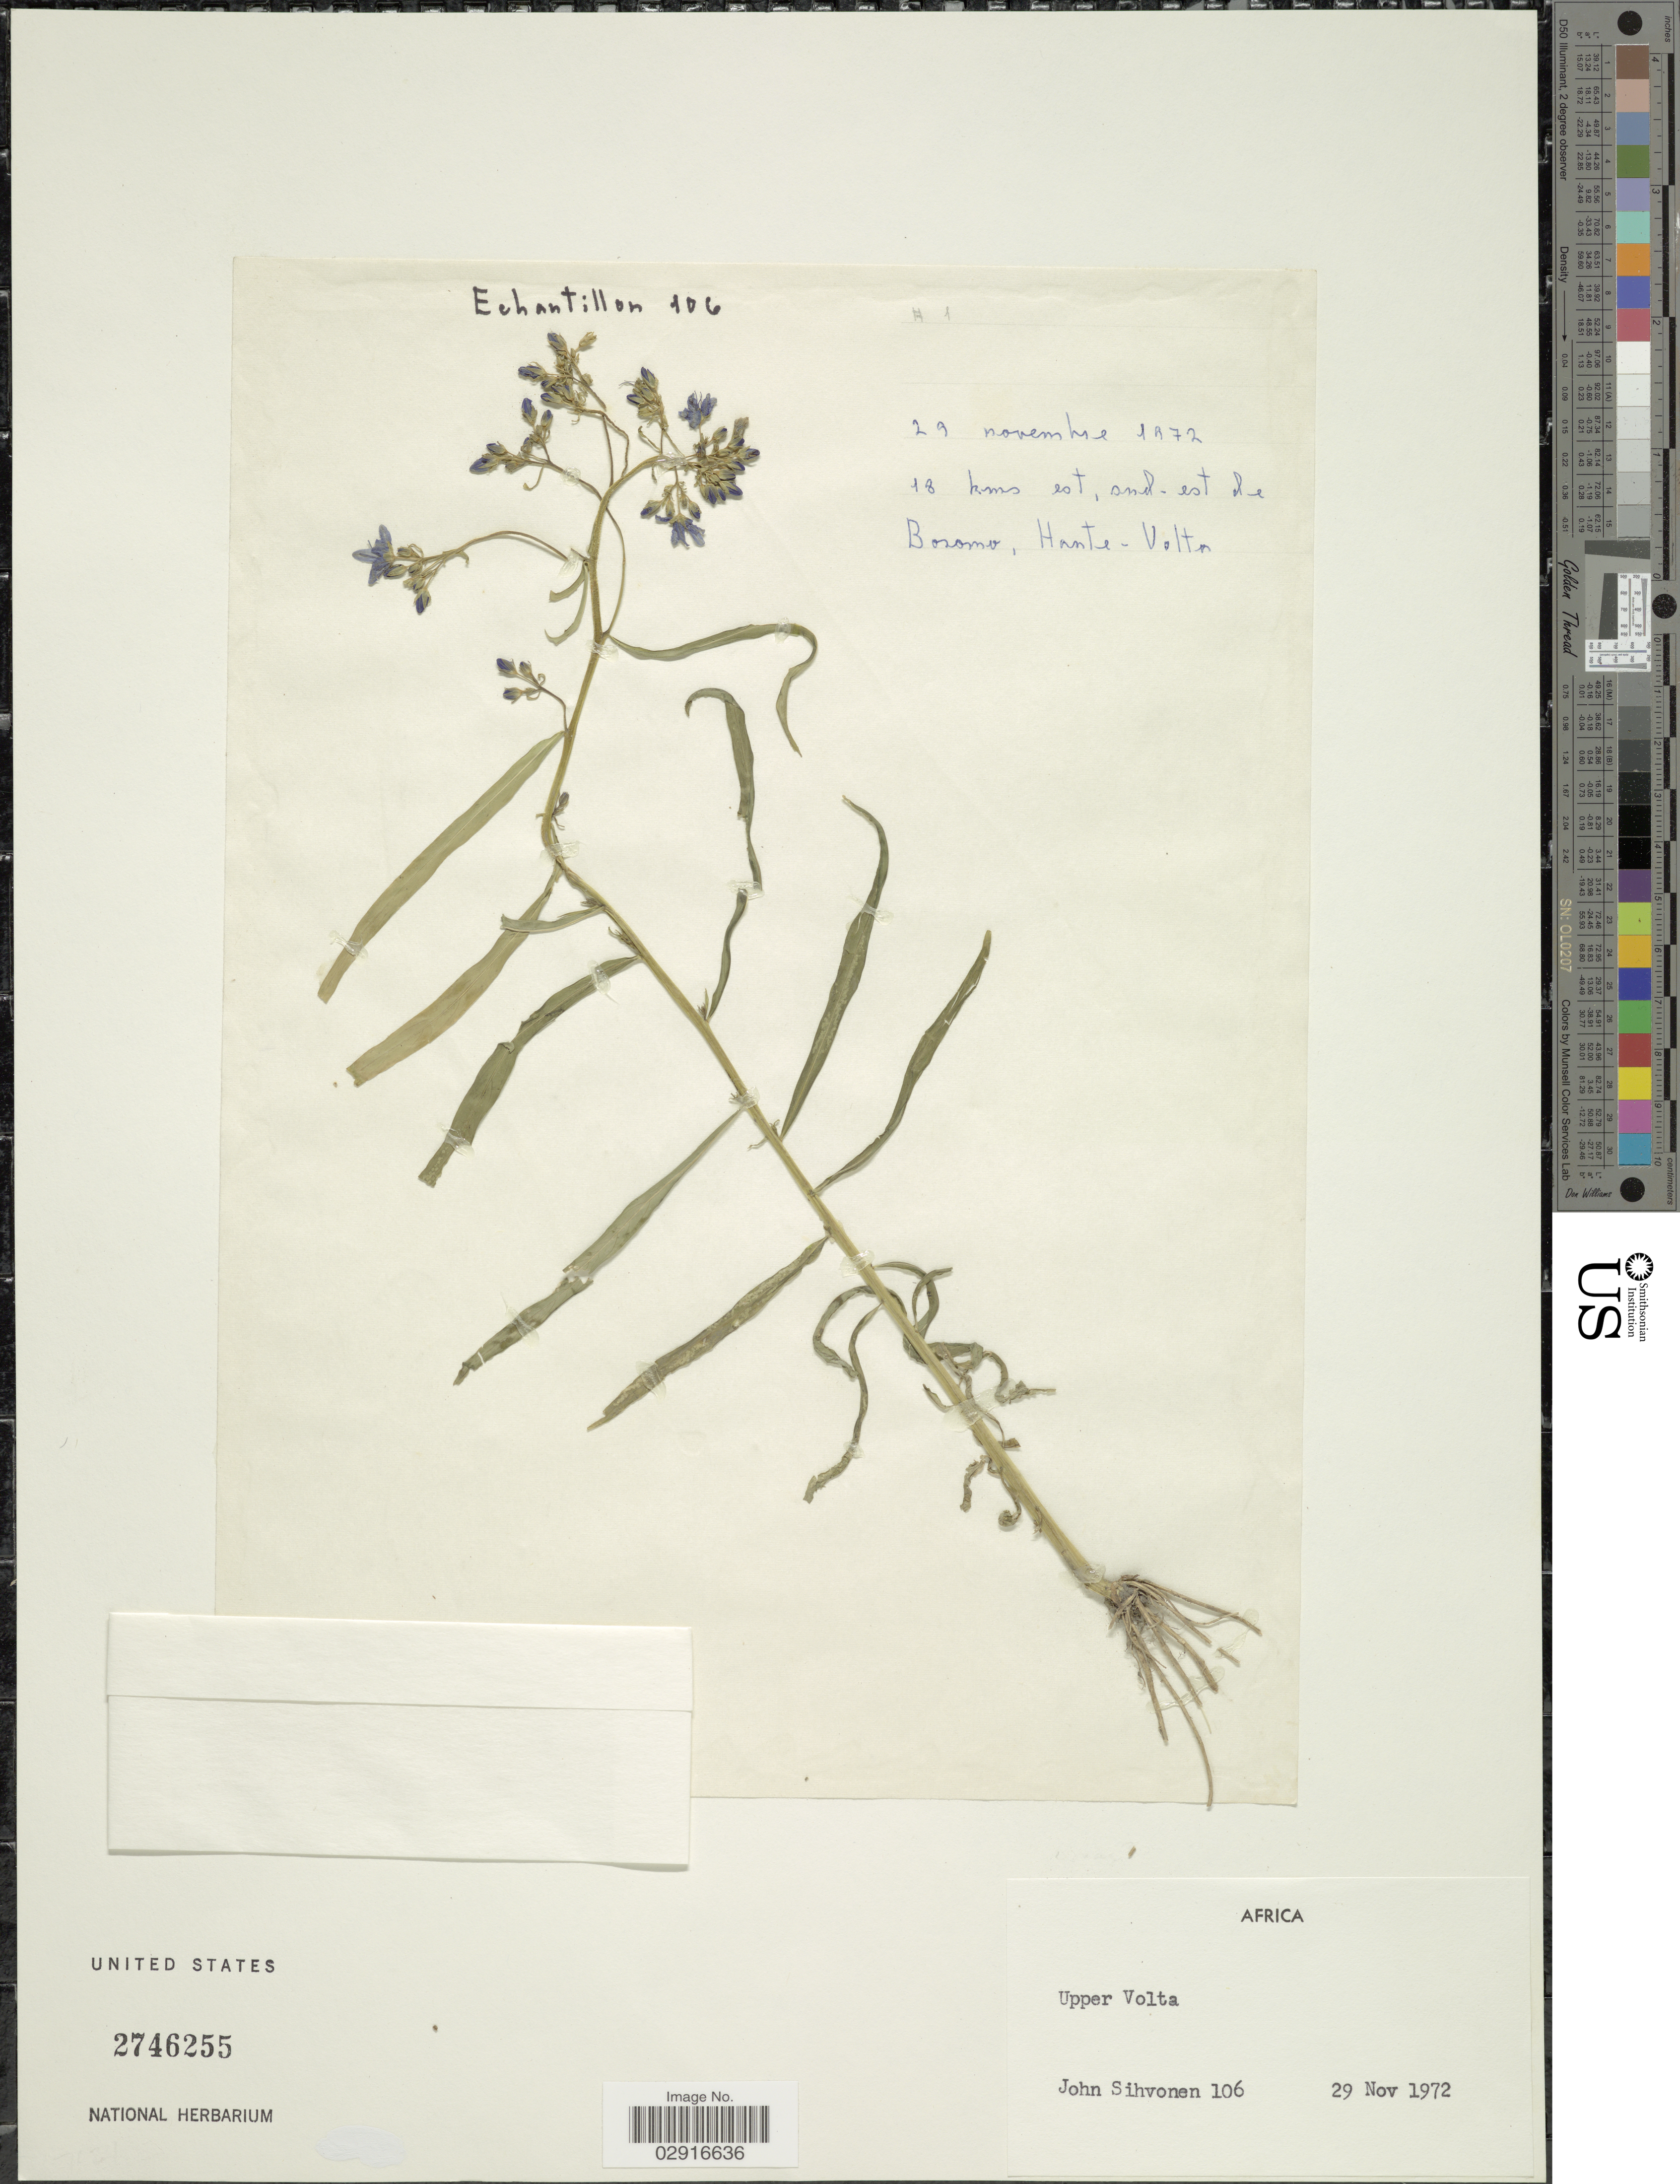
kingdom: Plantae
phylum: Tracheophyta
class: Magnoliopsida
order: Boraginales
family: Boraginaceae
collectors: J. Sihvonen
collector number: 106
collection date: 1972-11-29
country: Burkina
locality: Africa. Upper Volta. 18 kms est, sud-est de Bosoma, Haute-Volta.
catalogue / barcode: US 2746255